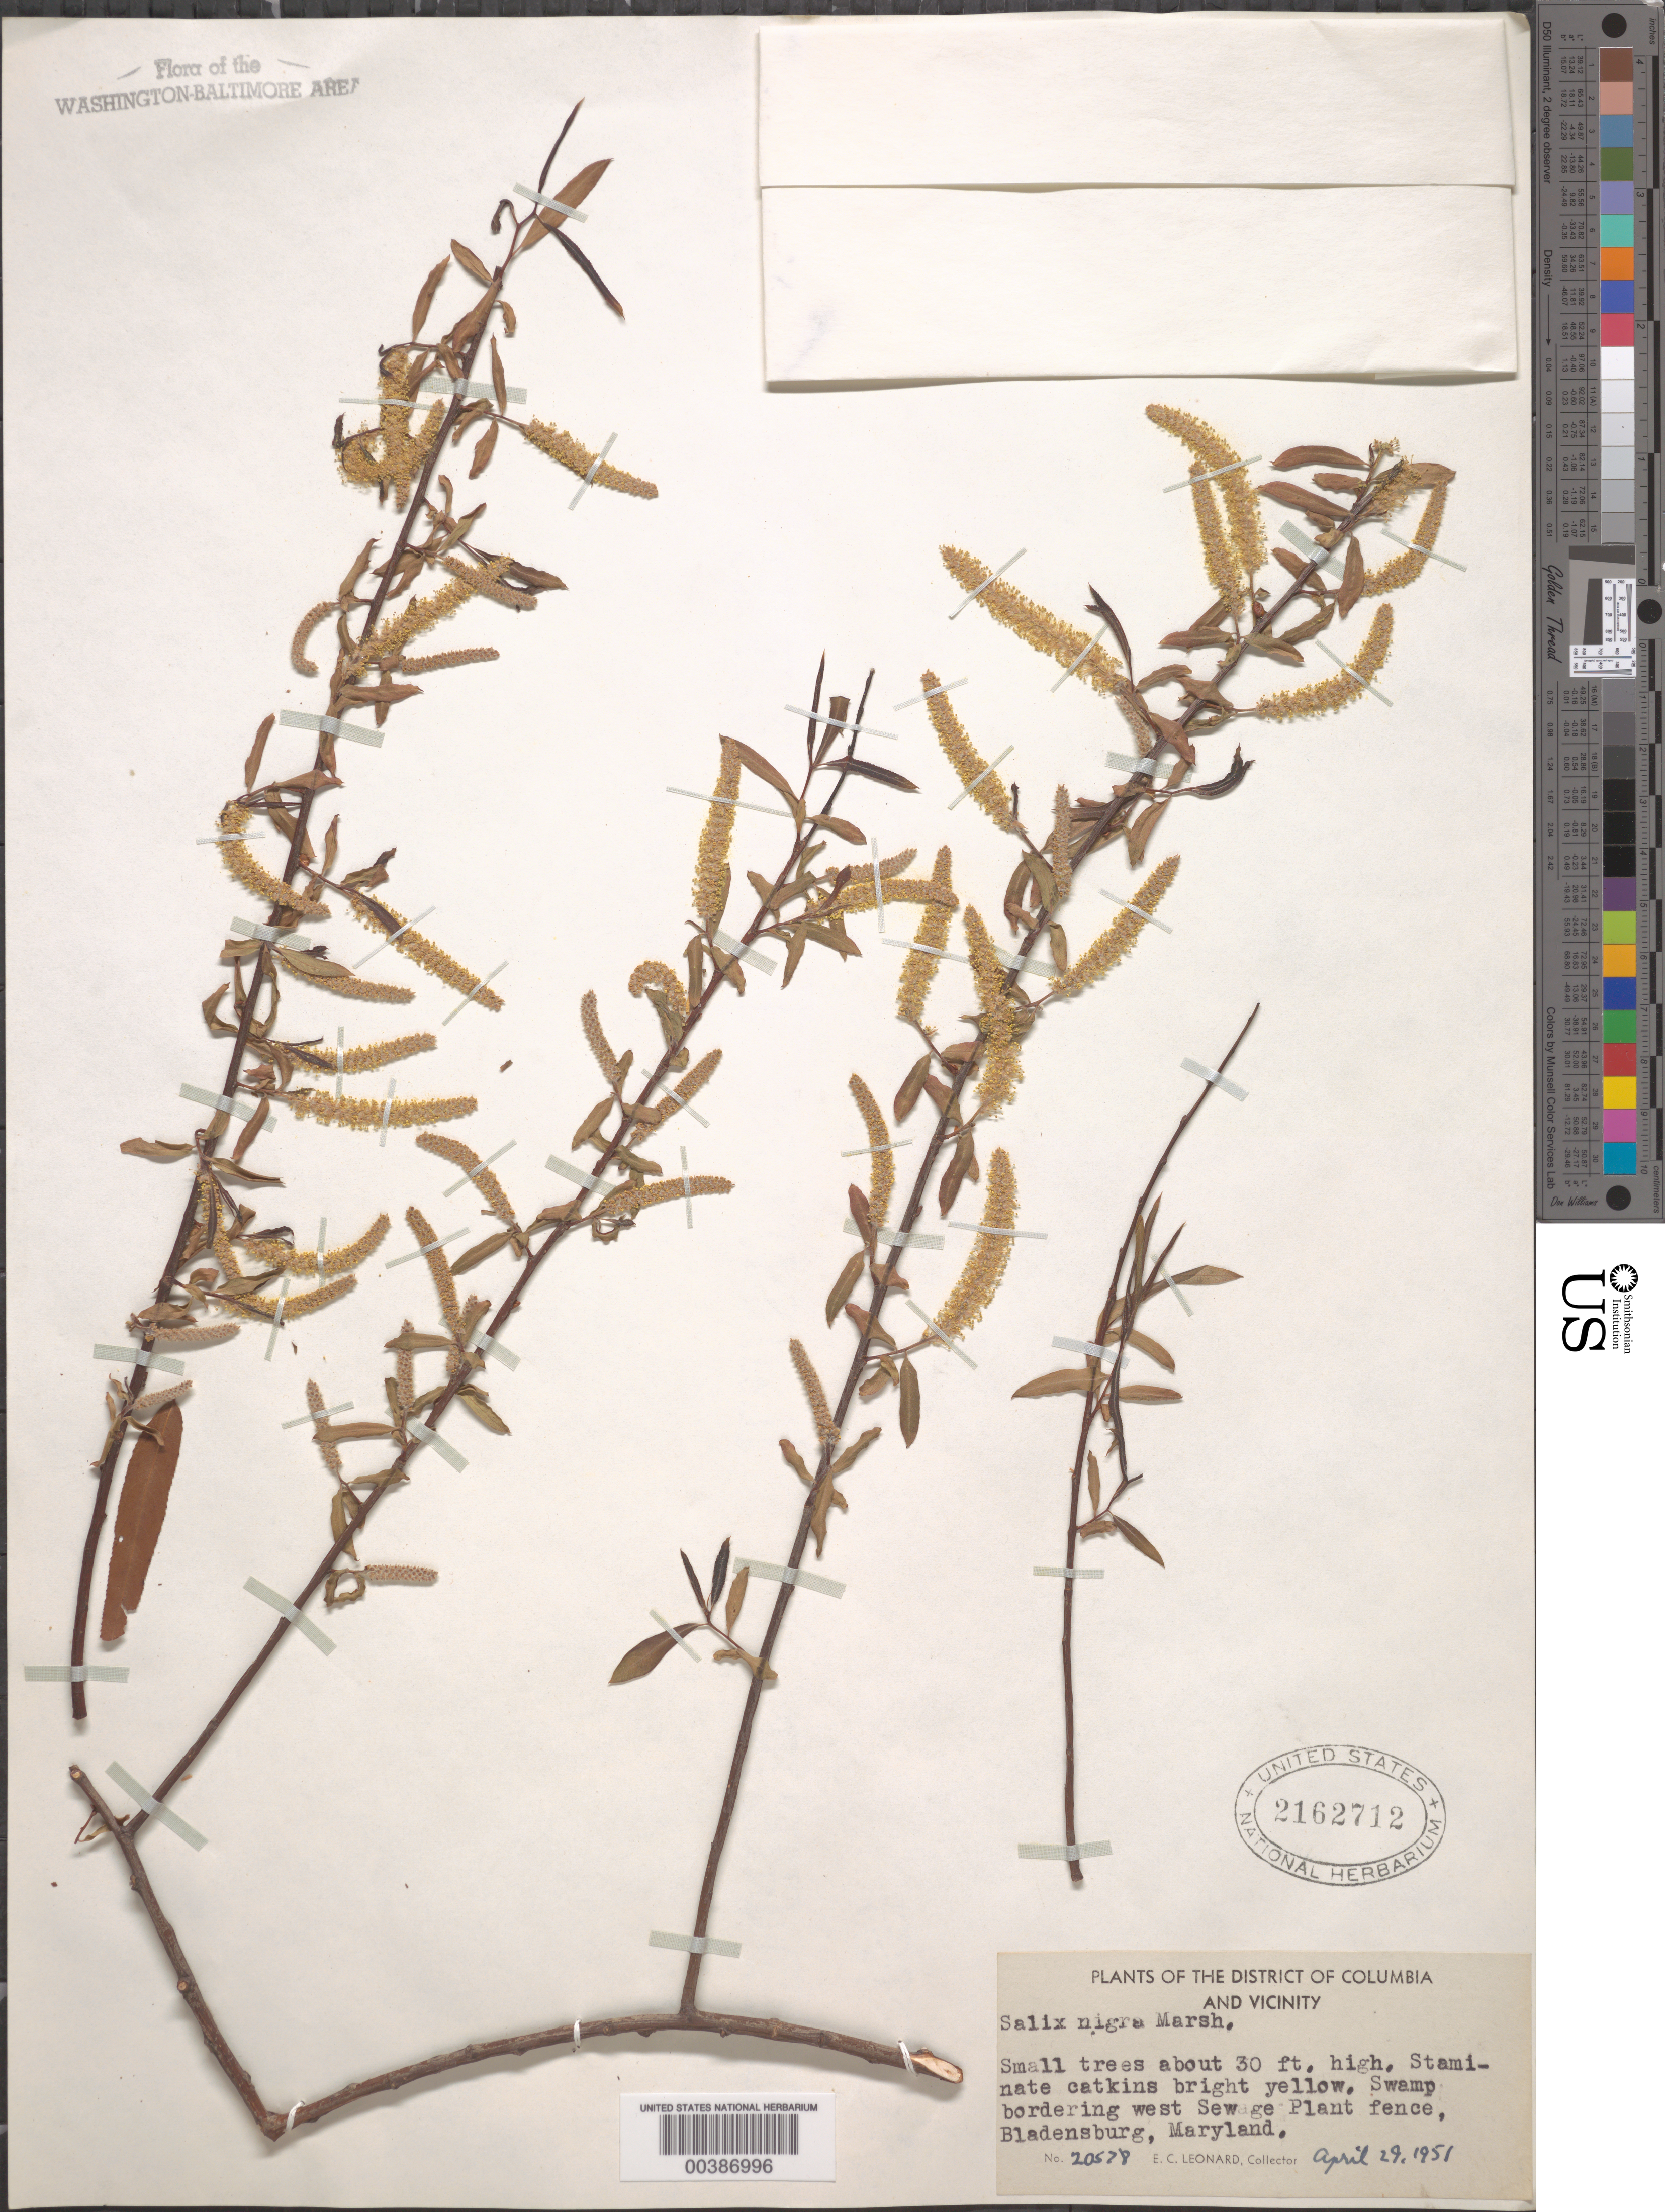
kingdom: Plantae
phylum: Tracheophyta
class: Magnoliopsida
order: Malpighiales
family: Salicaceae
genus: Salix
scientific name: Salix nigra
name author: Marshall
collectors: E. C. Leonard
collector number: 20578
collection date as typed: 29 Apr 1951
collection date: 1951-04-29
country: United States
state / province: Maryland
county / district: Prince George's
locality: West Sewage Plant fence swamp, Bladensburg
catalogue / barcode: US 2162712